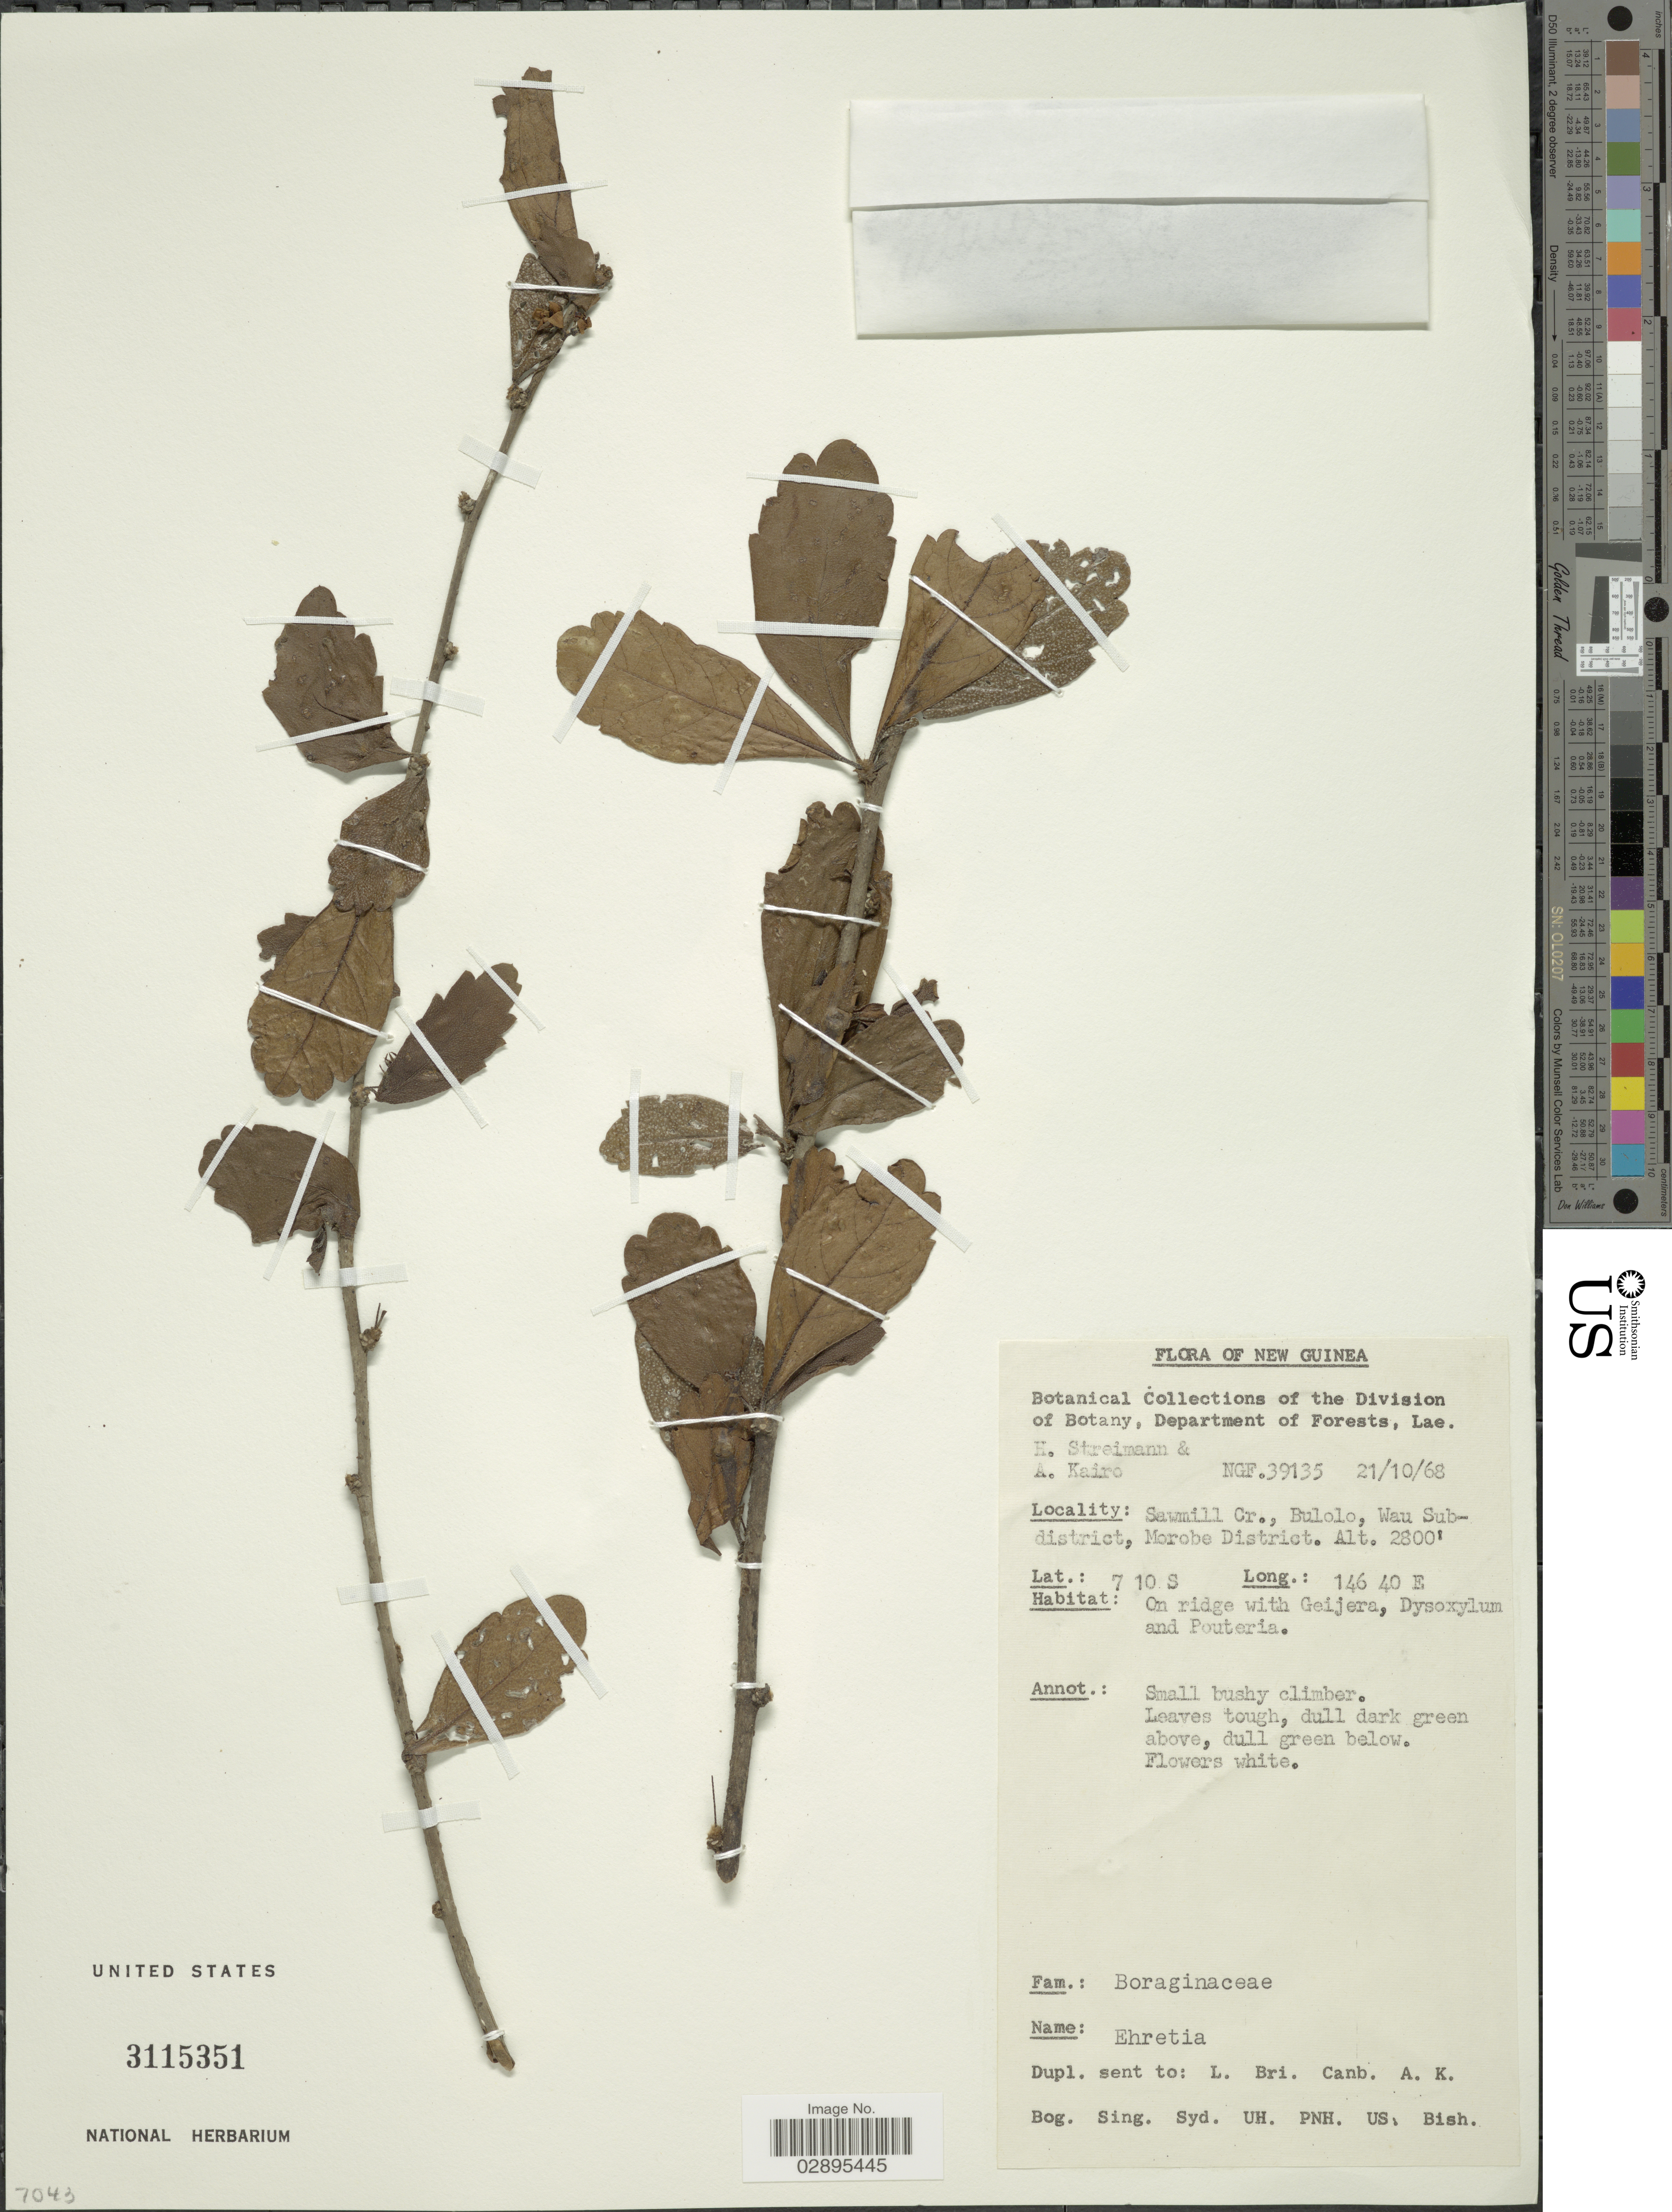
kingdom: Plantae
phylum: Tracheophyta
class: Magnoliopsida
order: Boraginales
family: Ehretiaceae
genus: Ehretia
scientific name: Ehretia sp.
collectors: H. Streimann & A. Kairo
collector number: NGF 39135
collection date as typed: Transcribed d/m/y: 21/10/68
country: Papua New Guinea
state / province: Morobe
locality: New Guinea. Sawmill Cr., Bulolo, Wau Subdistrict, Morobe District.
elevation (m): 853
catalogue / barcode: US 3115351